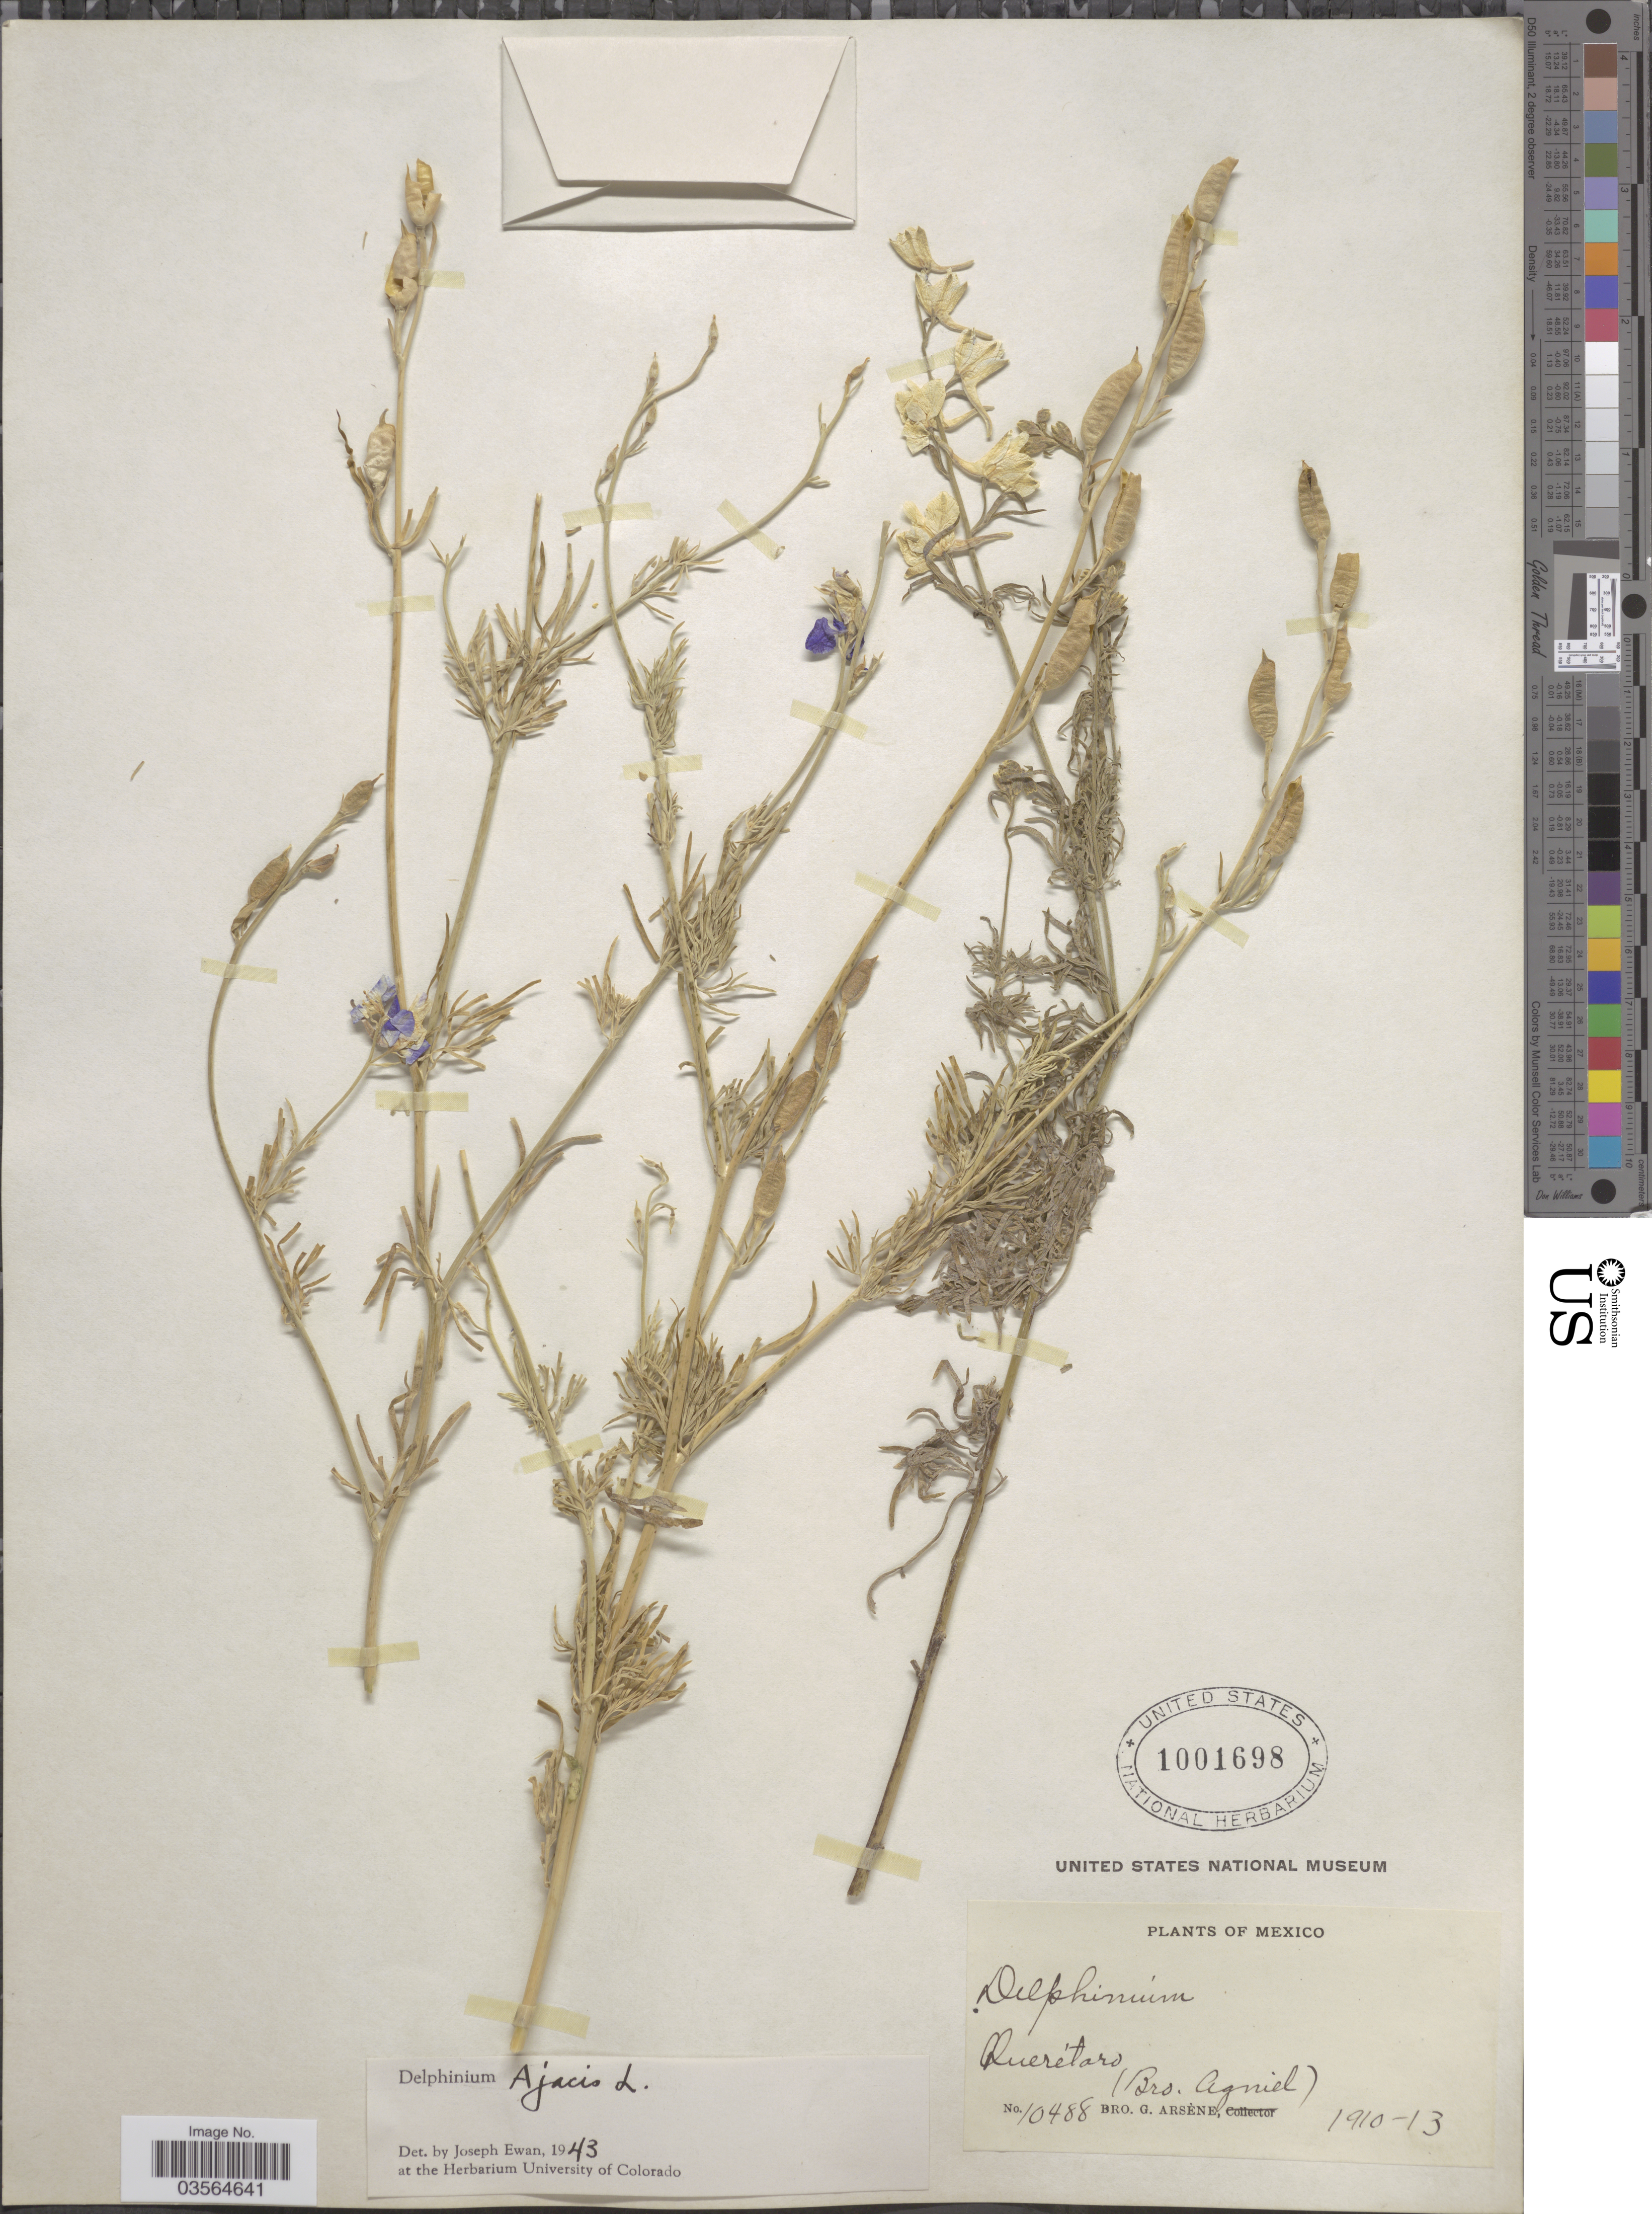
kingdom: Plantae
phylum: Tracheophyta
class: Magnoliopsida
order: Ranunculales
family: Ranunculaceae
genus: Delphinium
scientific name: Delphinium ajacis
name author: L.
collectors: Bro. G. Arsène & Bro. Agniel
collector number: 10488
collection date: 1910/1913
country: Mexico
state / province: Querétaro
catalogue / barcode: US 1001698